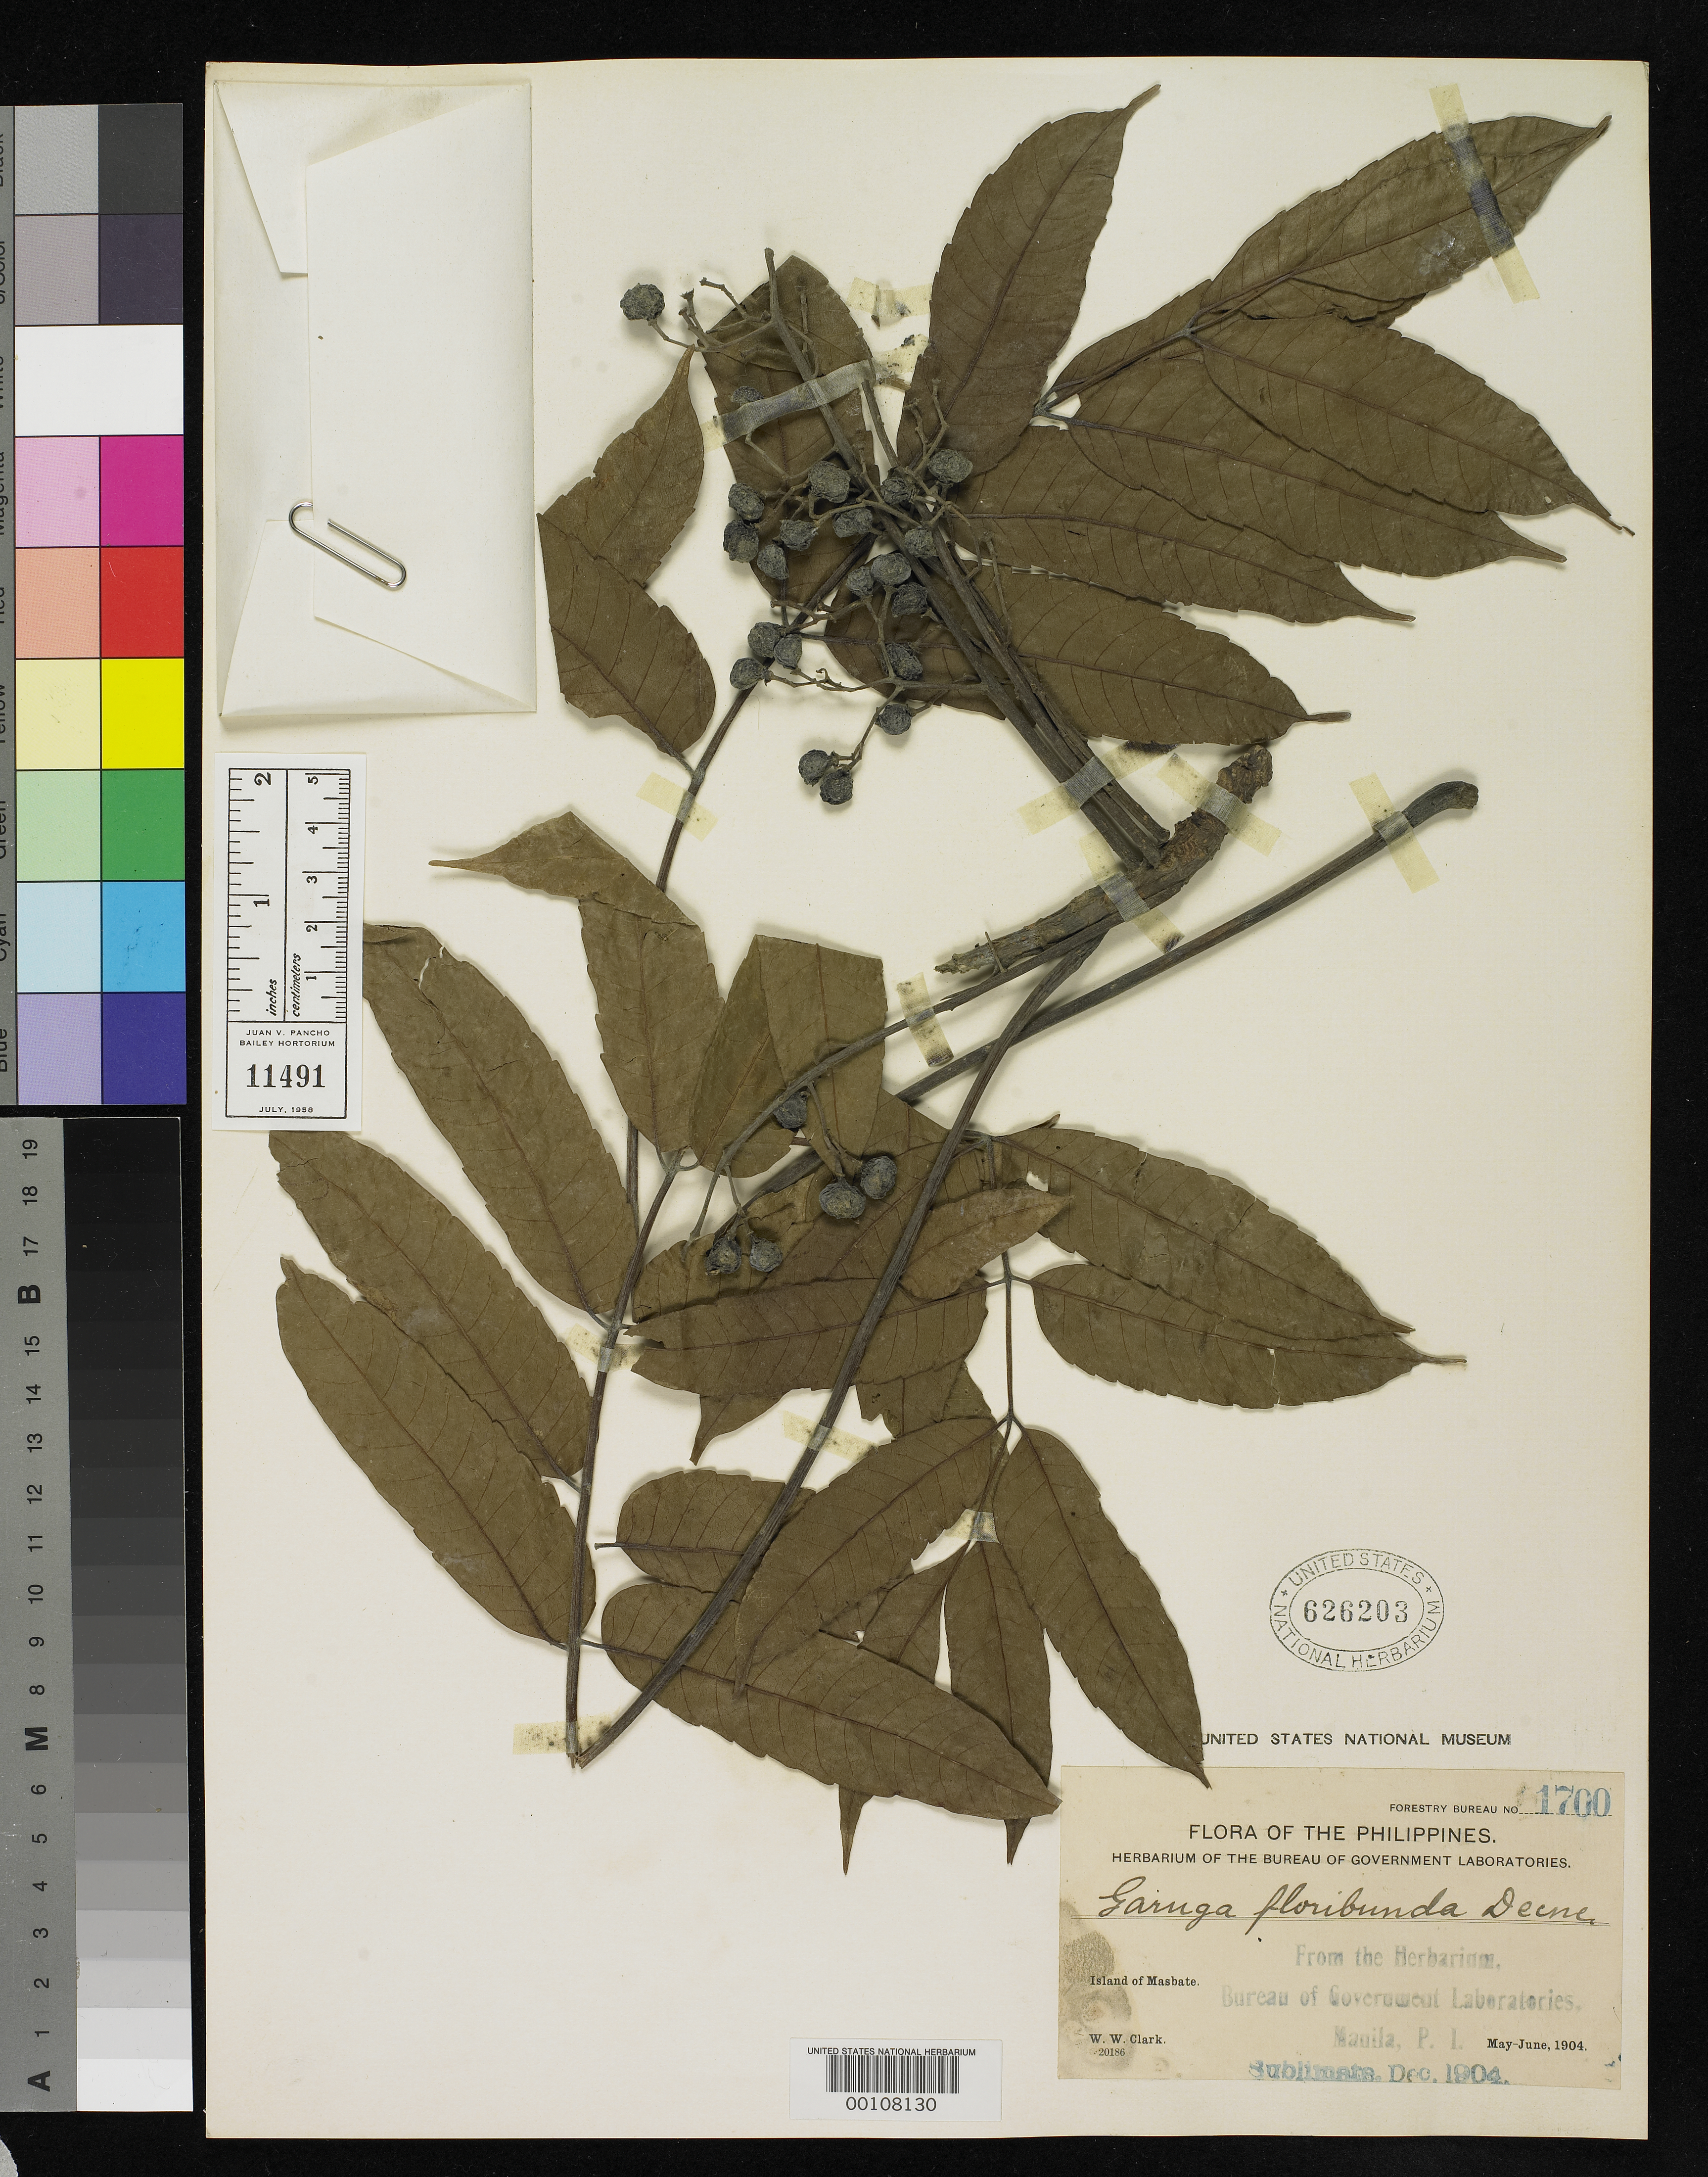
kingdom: Plantae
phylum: Tracheophyta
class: Magnoliopsida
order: Sapindales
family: Burseraceae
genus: Garuga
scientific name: Garuga clarkii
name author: Merr.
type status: Isotype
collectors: W. W. Clark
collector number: Bur. Sci. 1700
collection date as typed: May 1904 to -- Jun 1904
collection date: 1904-05/1904-06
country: Philippines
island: Masbate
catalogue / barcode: US 626203